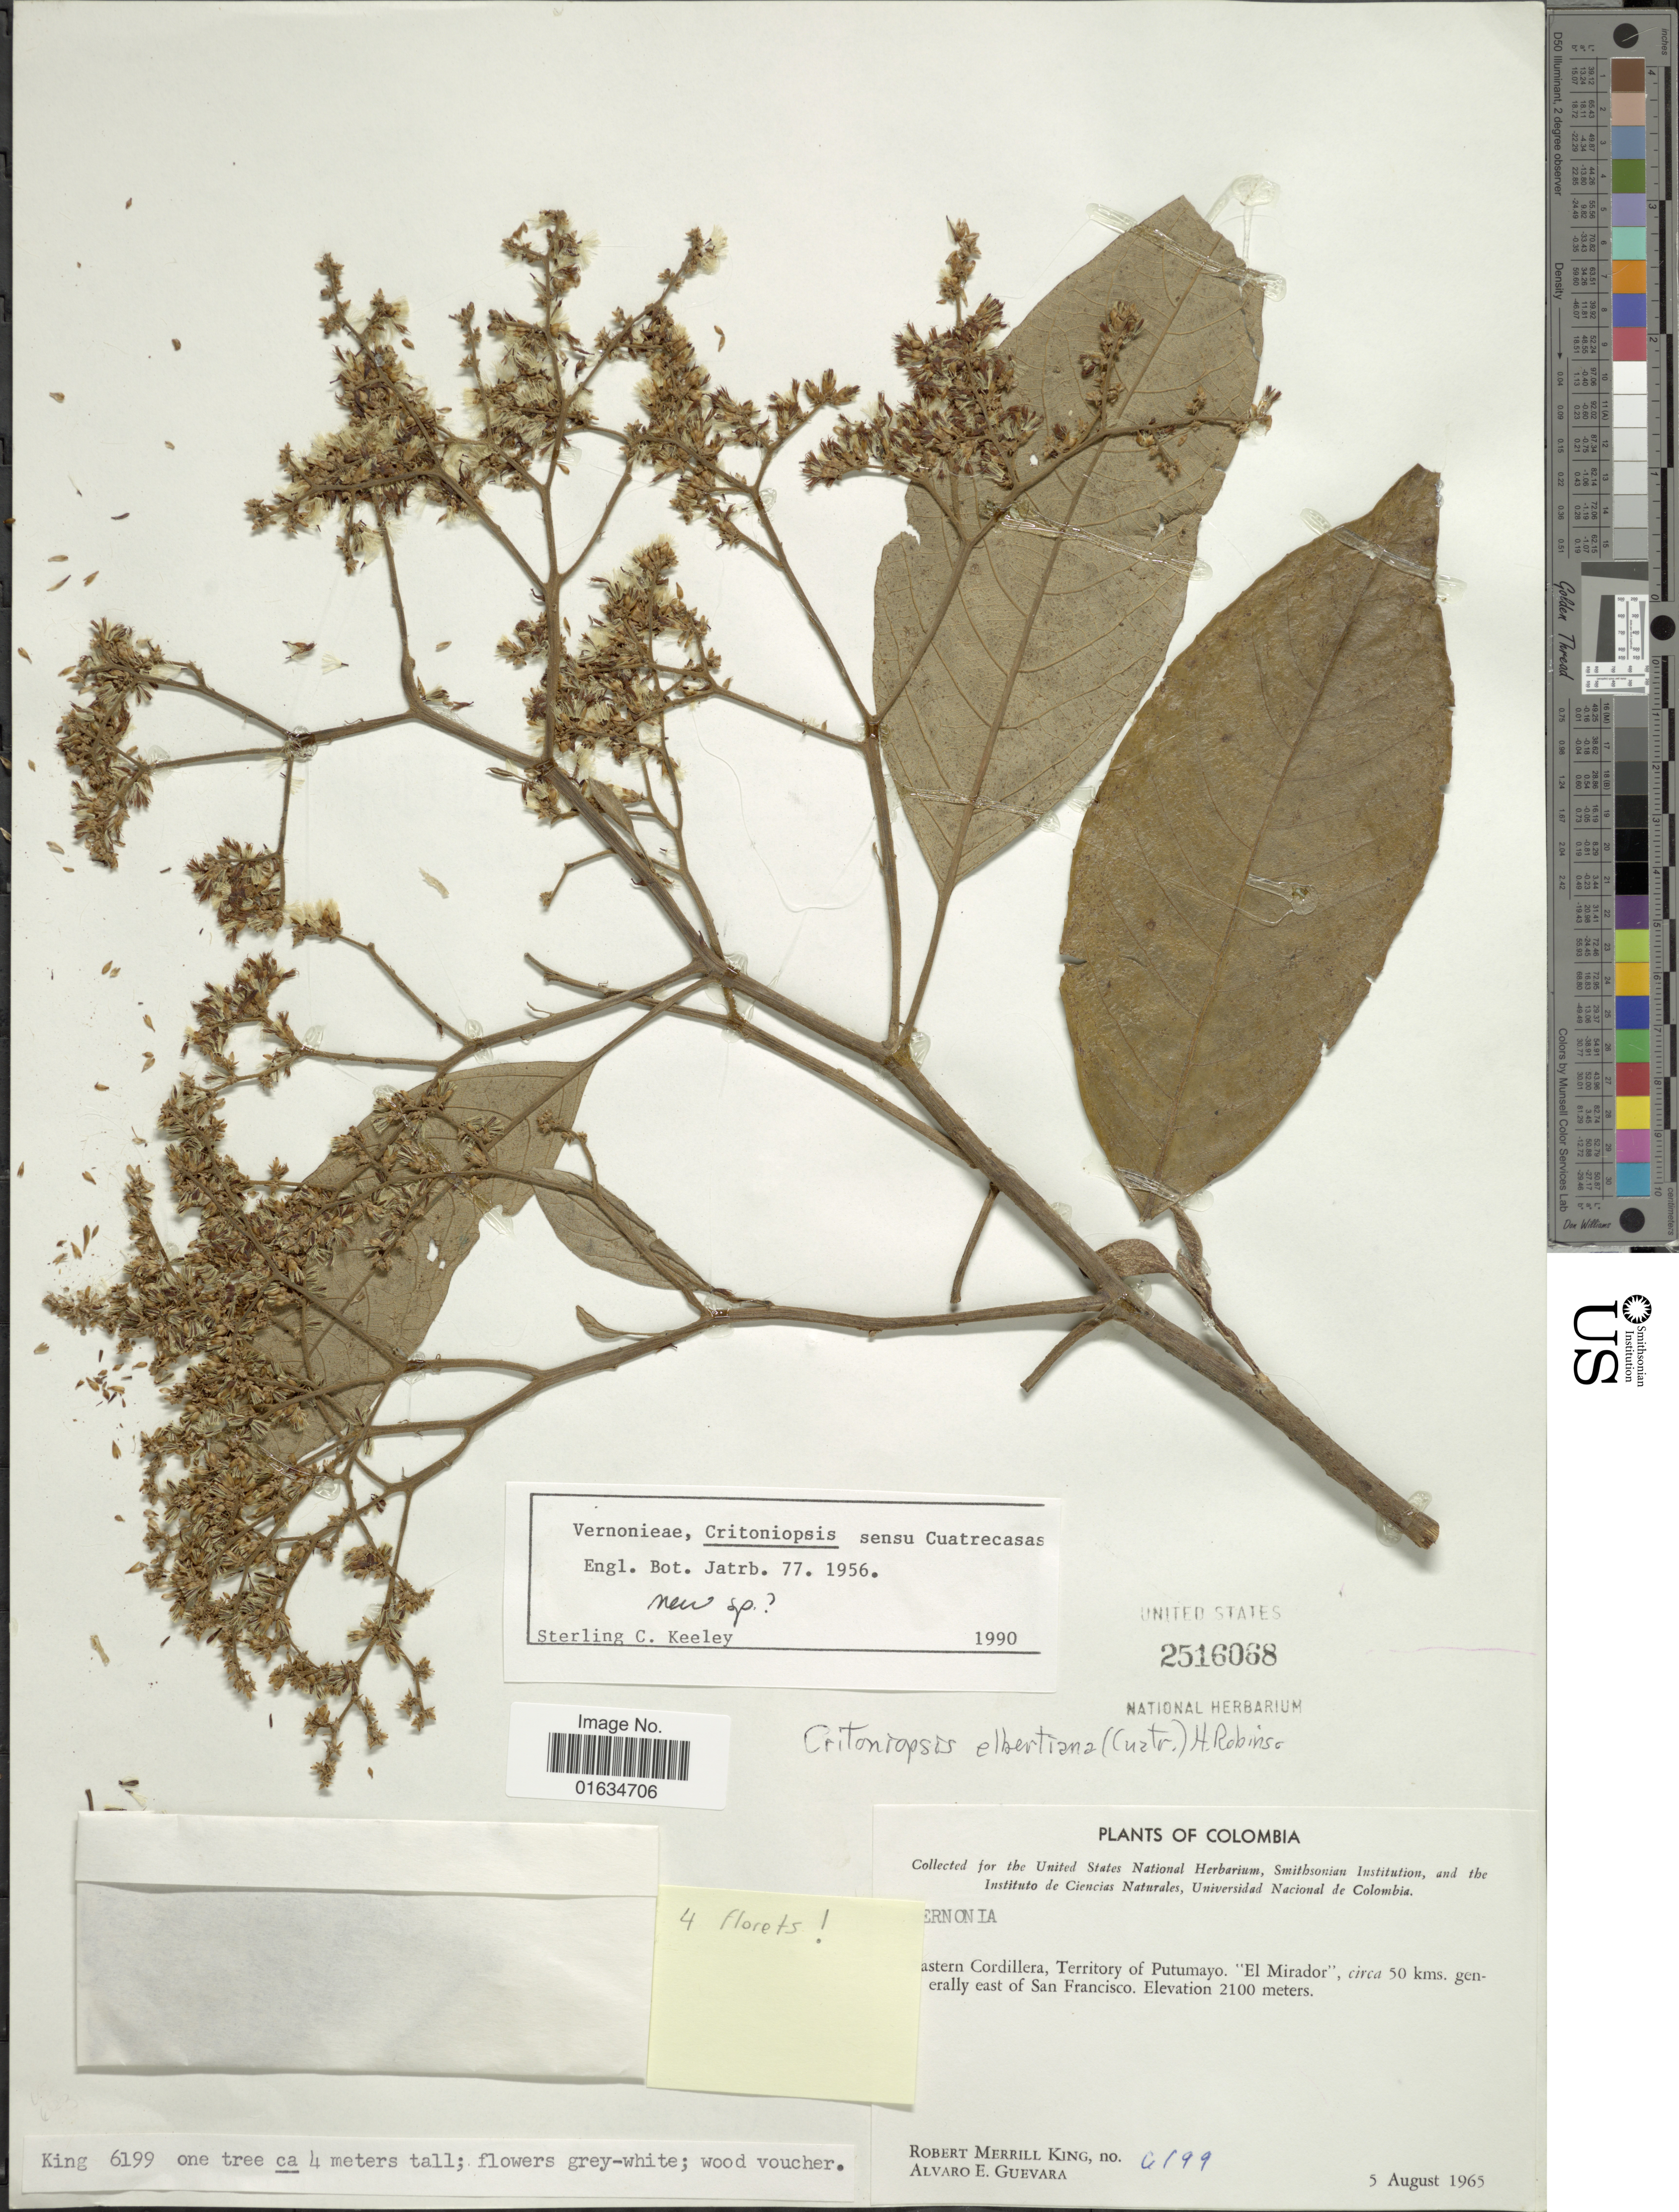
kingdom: Plantae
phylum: Tracheophyta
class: Magnoliopsida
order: Asterales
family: Asteraceae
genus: Critoniopsis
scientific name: Critoniopsis elbertiana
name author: (Cuatrec.) H. Rob.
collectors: R. M. King & A. E. Guevara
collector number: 6199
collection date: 1965-08-05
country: Colombia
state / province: Putumayo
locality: Eastern Cordillera, "El Miradir", circa 50 kms. generally east of San Francisco.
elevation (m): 2100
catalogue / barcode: US 2516068